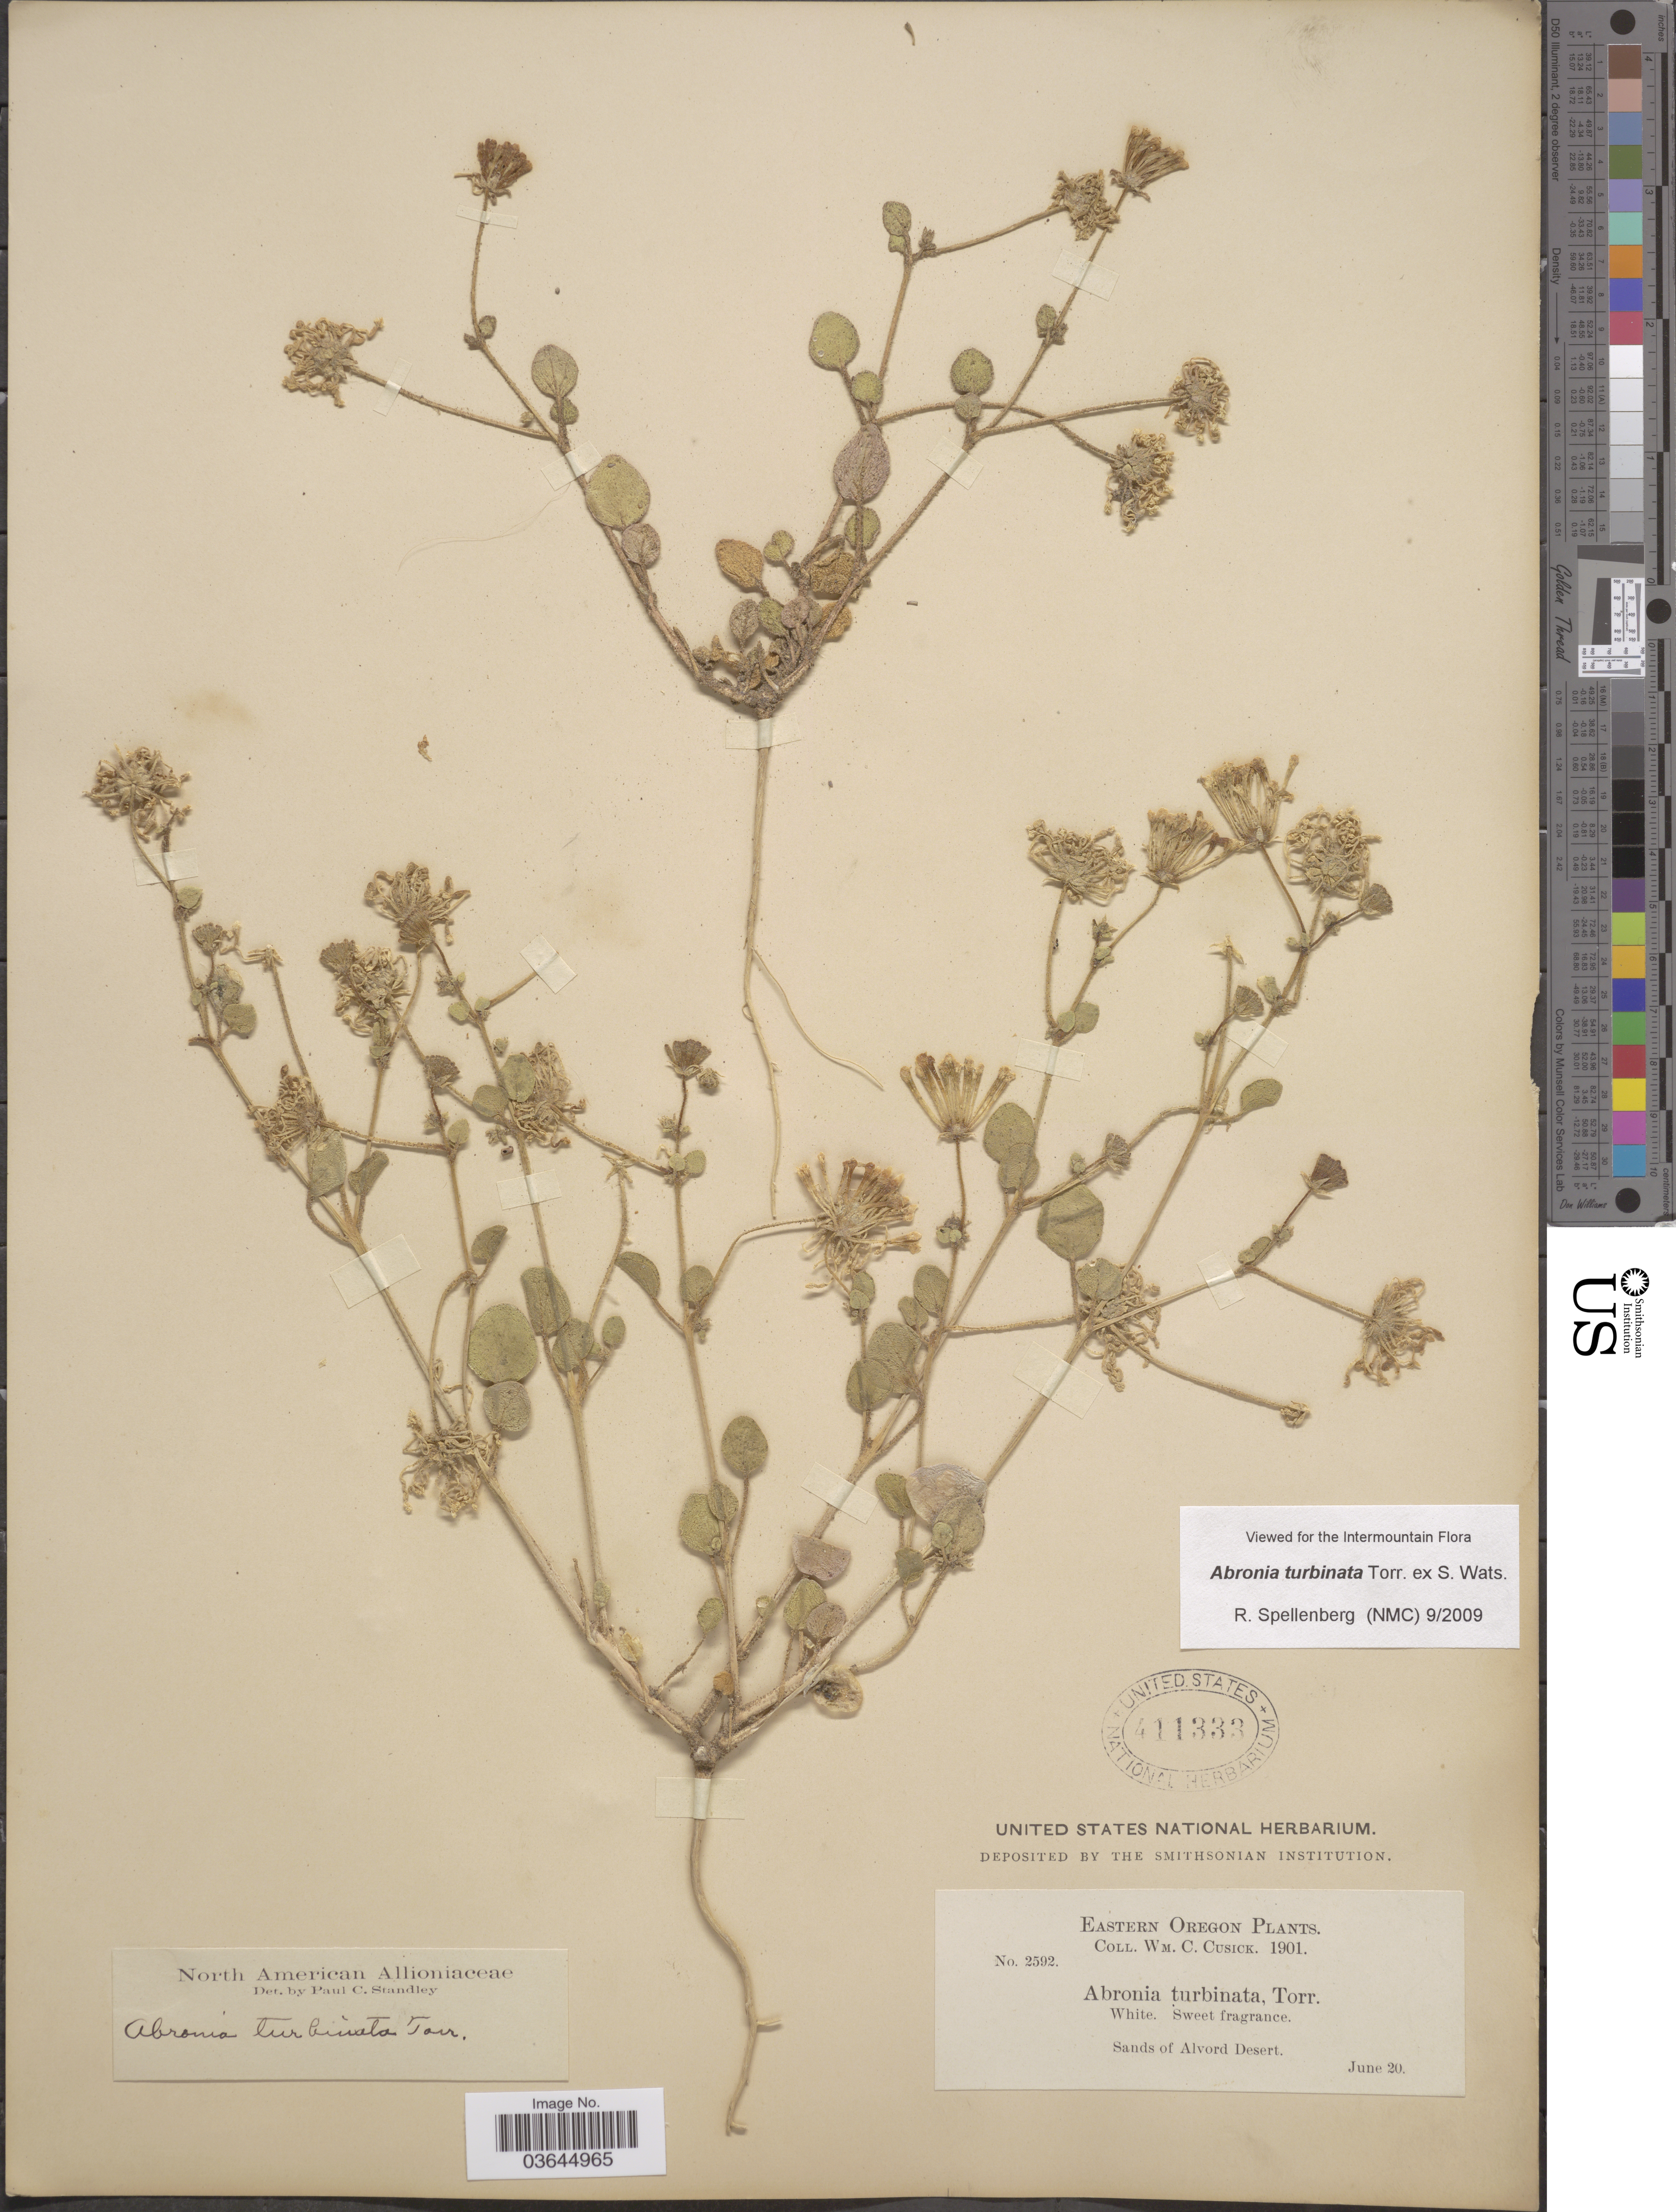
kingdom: Plantae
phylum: Tracheophyta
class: Magnoliopsida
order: Caryophyllales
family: Nyctaginaceae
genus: Abronia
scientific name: Abronia turbinata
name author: Torr. ex S. Watson in C. King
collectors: W. C. Cusick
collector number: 2592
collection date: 1901-06-20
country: United States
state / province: Oregon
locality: Eastern Oregon. Sands of Alvord Desert.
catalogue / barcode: US 411333